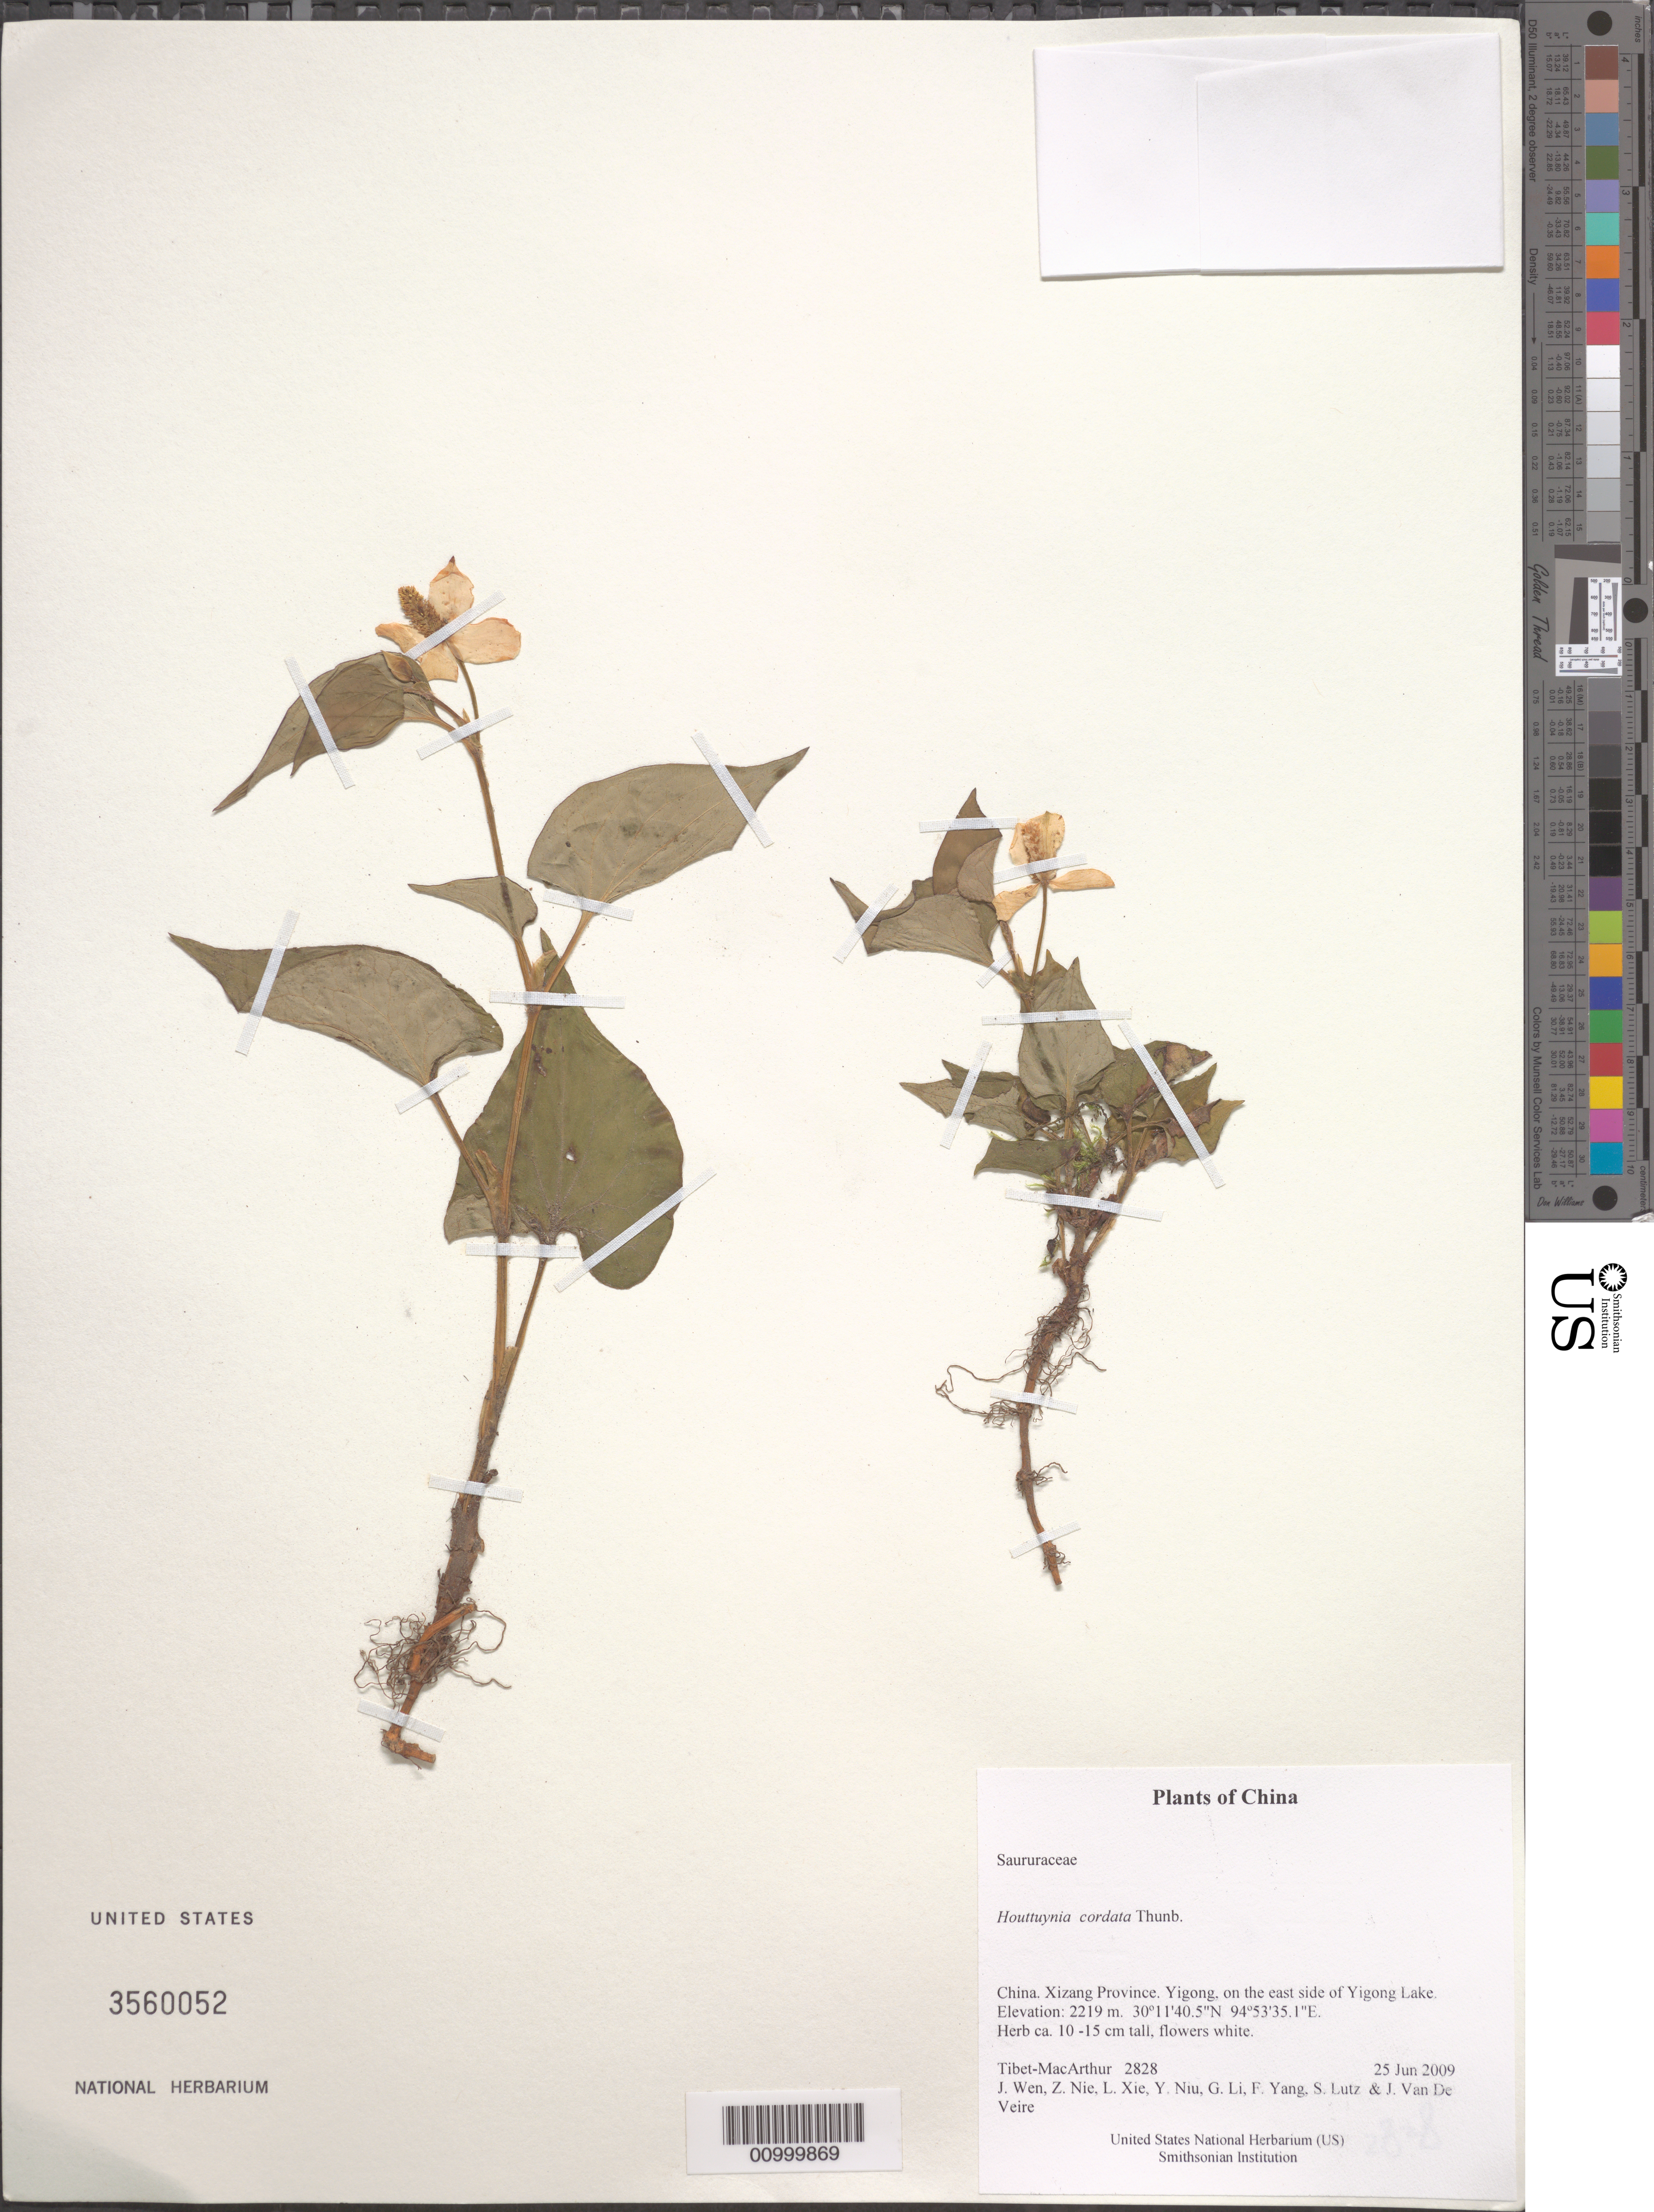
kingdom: Plantae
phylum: Tracheophyta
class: Magnoliopsida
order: Piperales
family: Saururaceae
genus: Houttuynia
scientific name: Houttuynia cordata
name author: Thunb.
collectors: Tibet-MacArthur, J. Wen, Z. Nie, L. Xie, Y. Niu, G. Li, F. Yang, S. Lutz & J. Van De Veire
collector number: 2828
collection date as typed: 25 Jun 2009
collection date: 2009-06-25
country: China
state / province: Xizang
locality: Yigong, on the east side of Yigong Lake.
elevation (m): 2219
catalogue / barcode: US 3560052